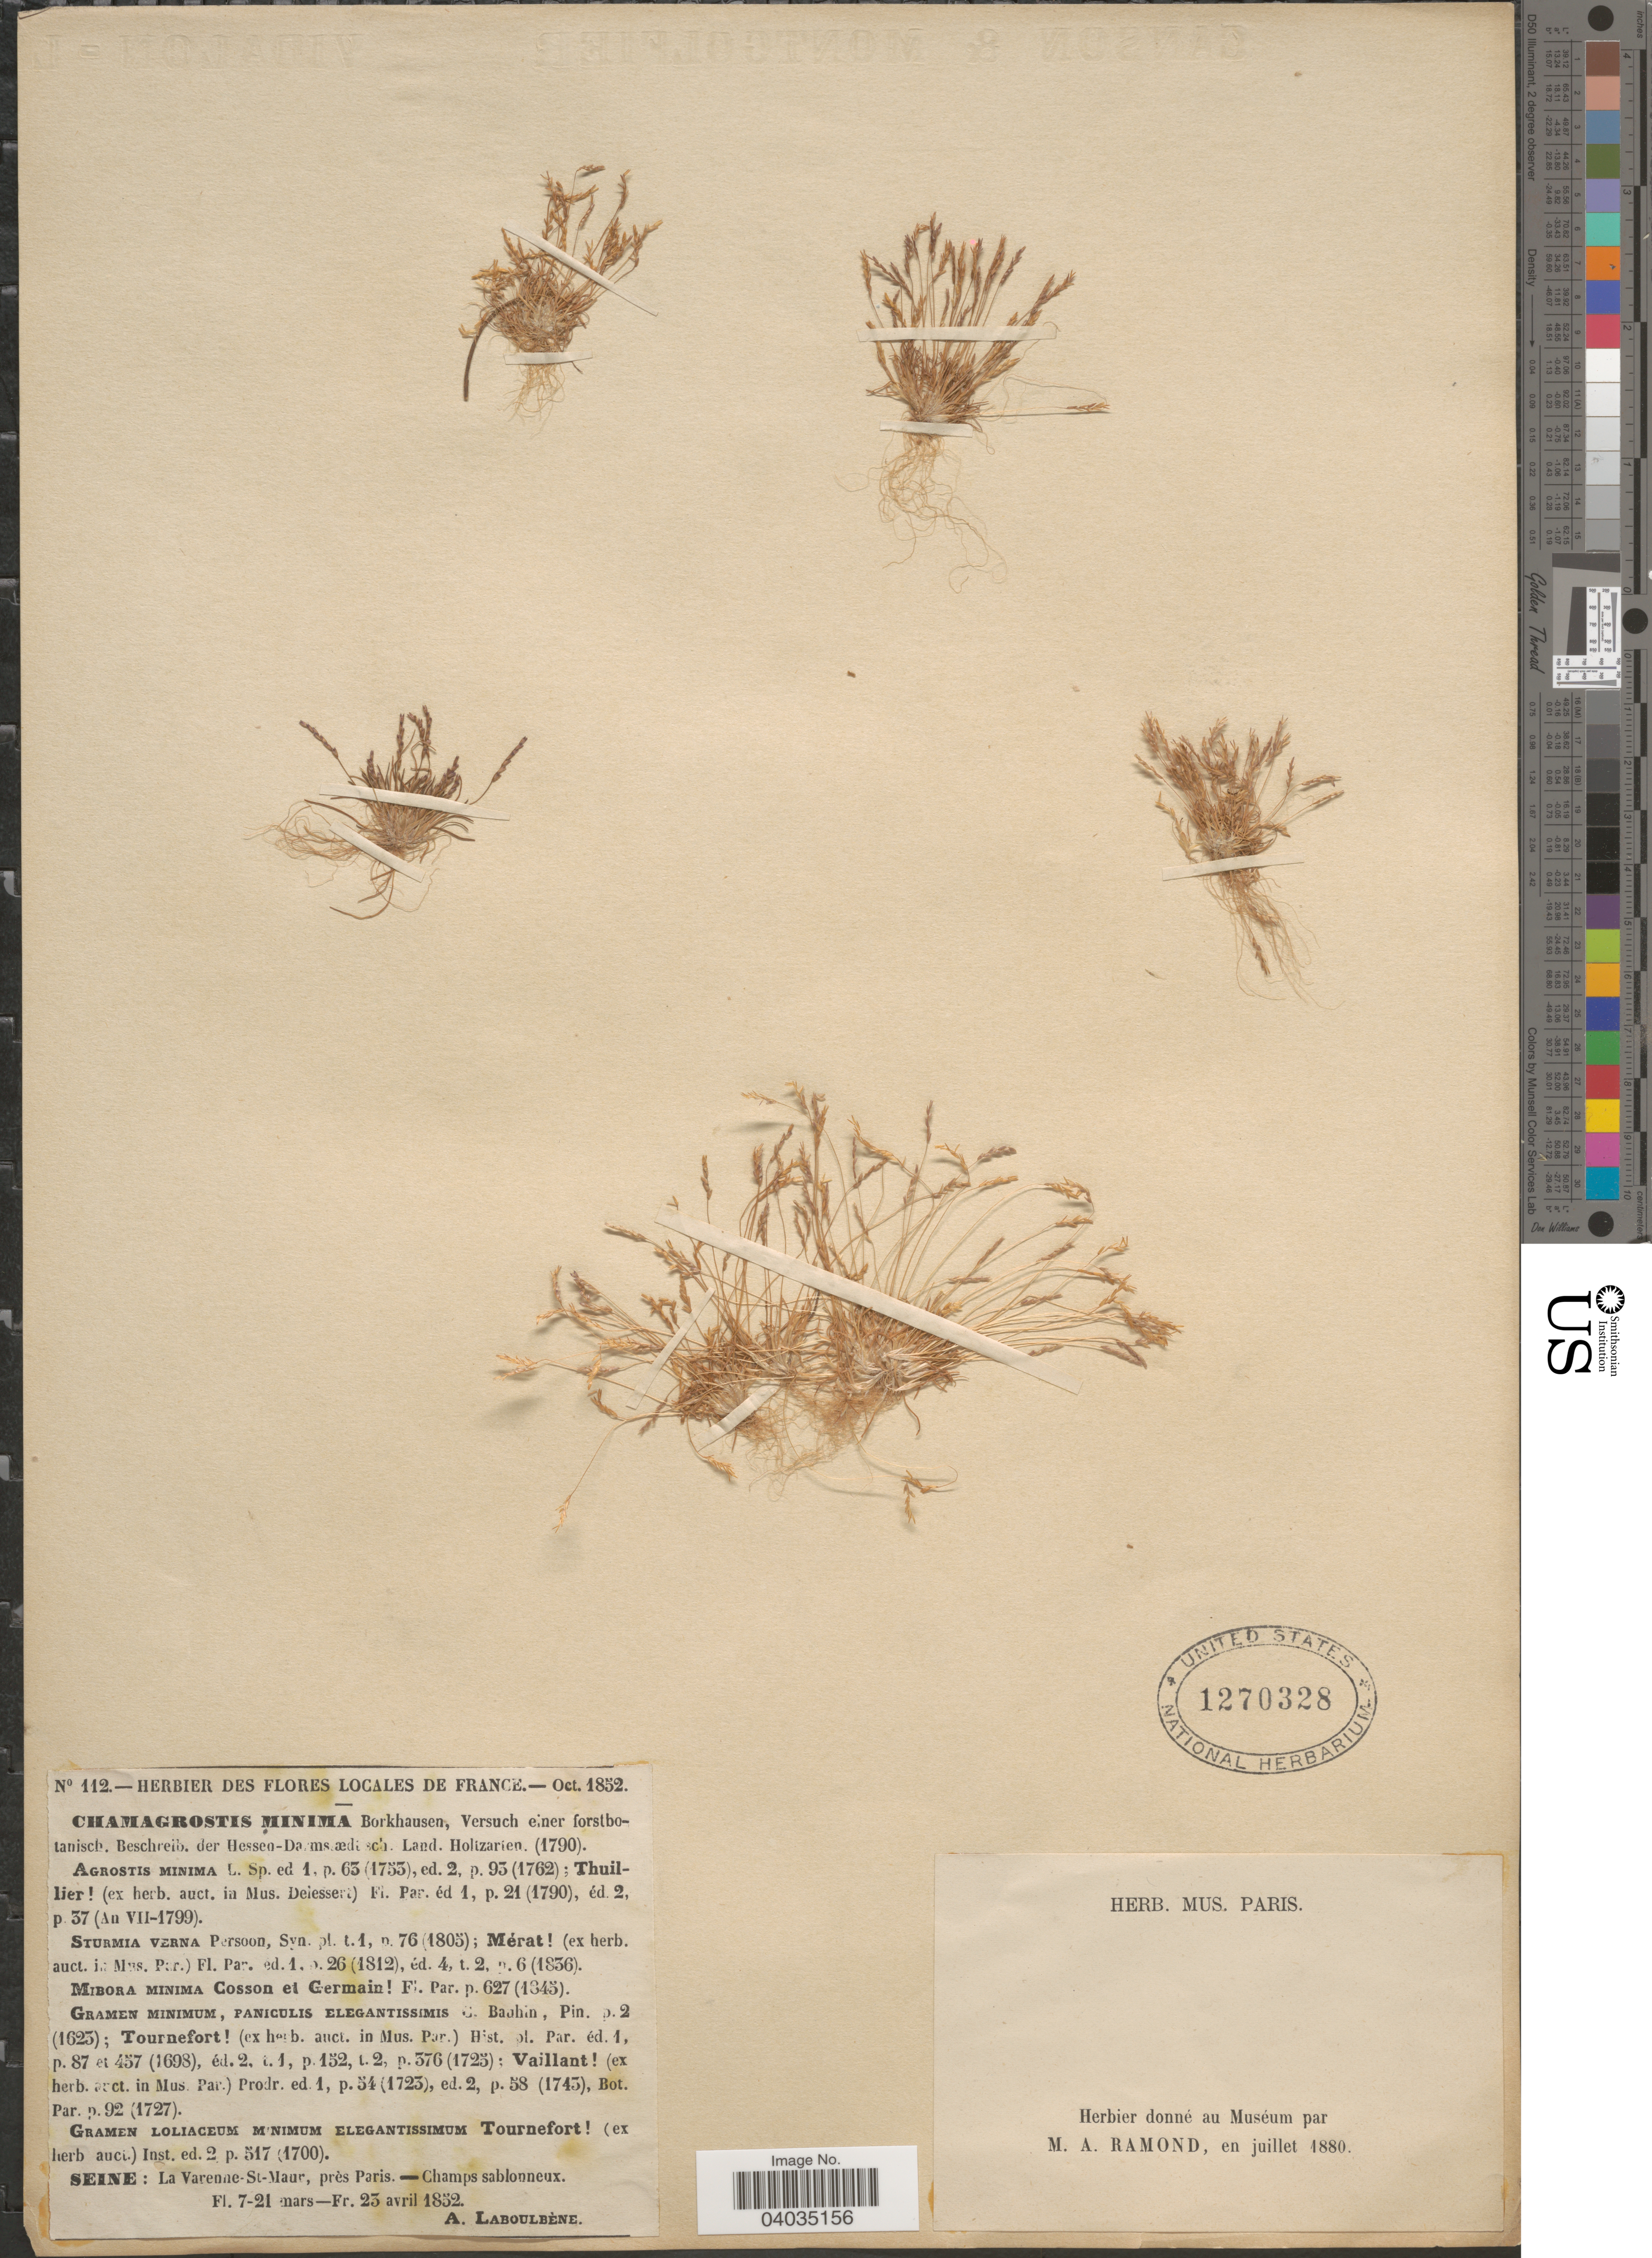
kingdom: Plantae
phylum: Tracheophyta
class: Liliopsida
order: Poales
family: Poaceae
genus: Mibora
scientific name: Mibora minima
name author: (L.) Desv.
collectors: A. Laboulbène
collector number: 112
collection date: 1852-03-07/1852-04-23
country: France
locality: Seine: La Varenne-St-Maur, près Paris.- Champs sablonneux.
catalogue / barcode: US 1270328